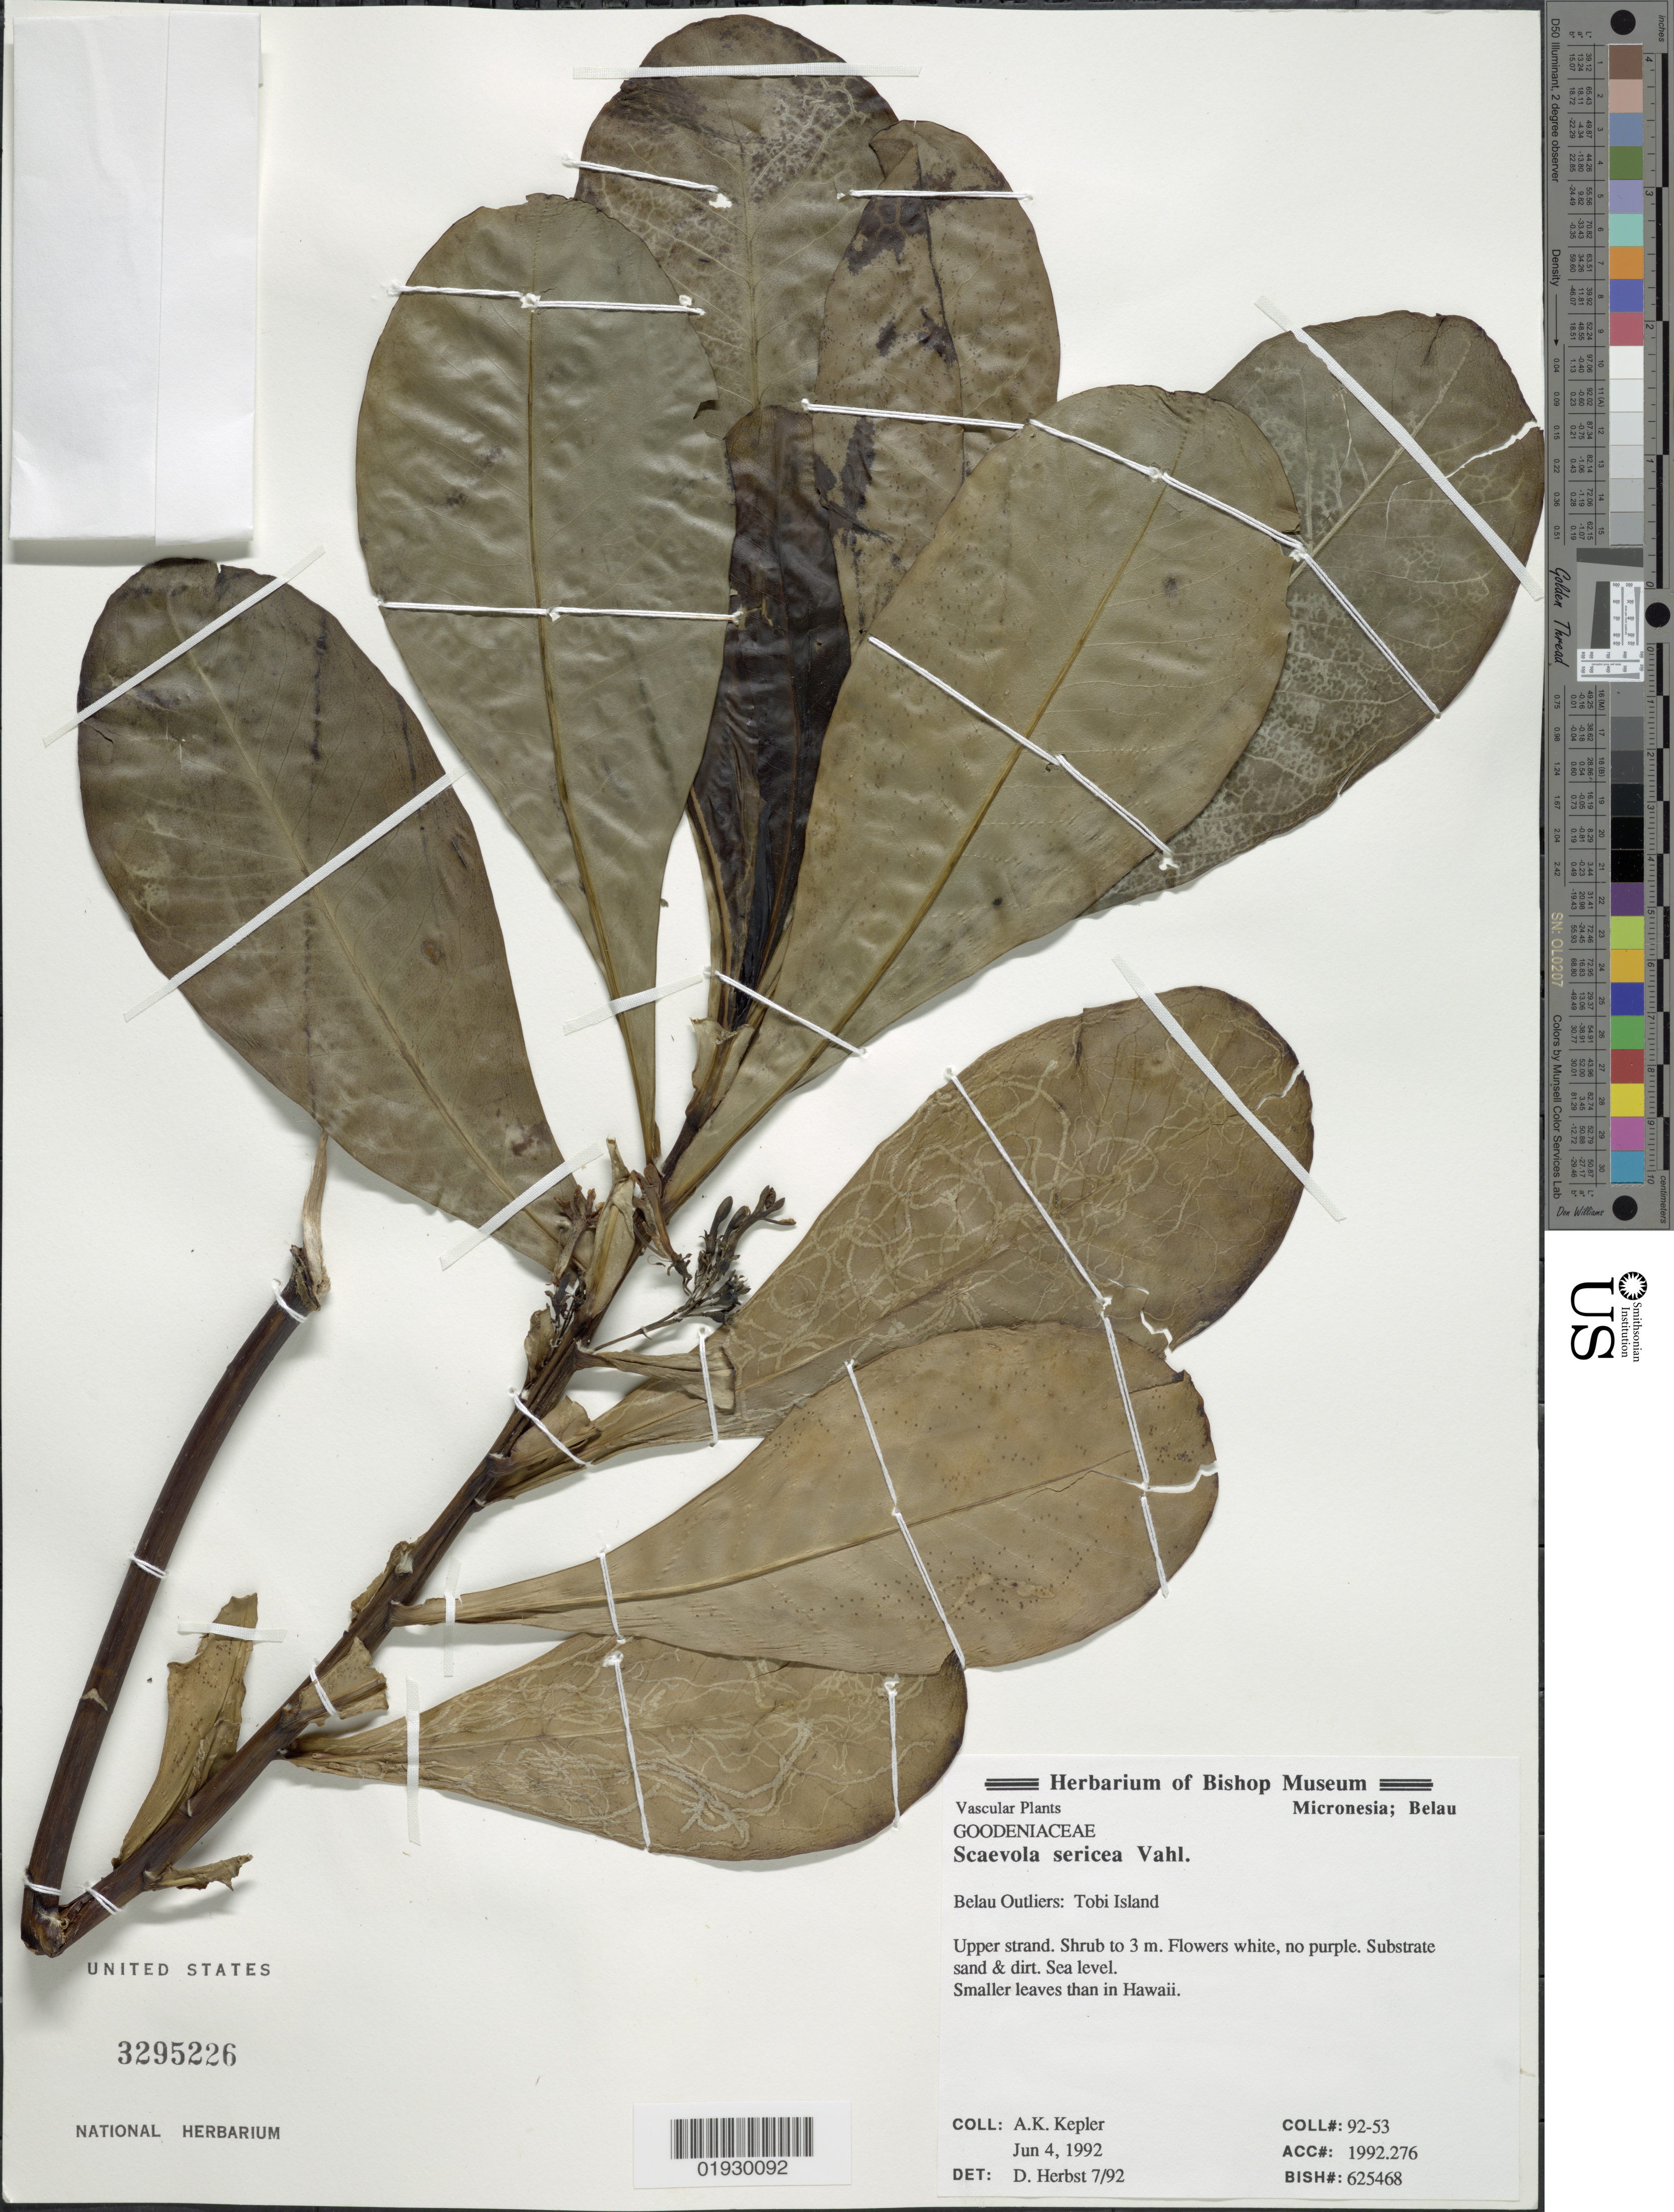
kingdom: Plantae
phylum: Tracheophyta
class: Magnoliopsida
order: Asterales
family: Goodeniaceae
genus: Scaevola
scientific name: Scaevola sericea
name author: Vahl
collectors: A. K. Kepler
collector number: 92-53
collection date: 1992-06-04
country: Palau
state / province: Belau Outliers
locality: Micronesia, Tobi Island.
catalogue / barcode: US 3295226